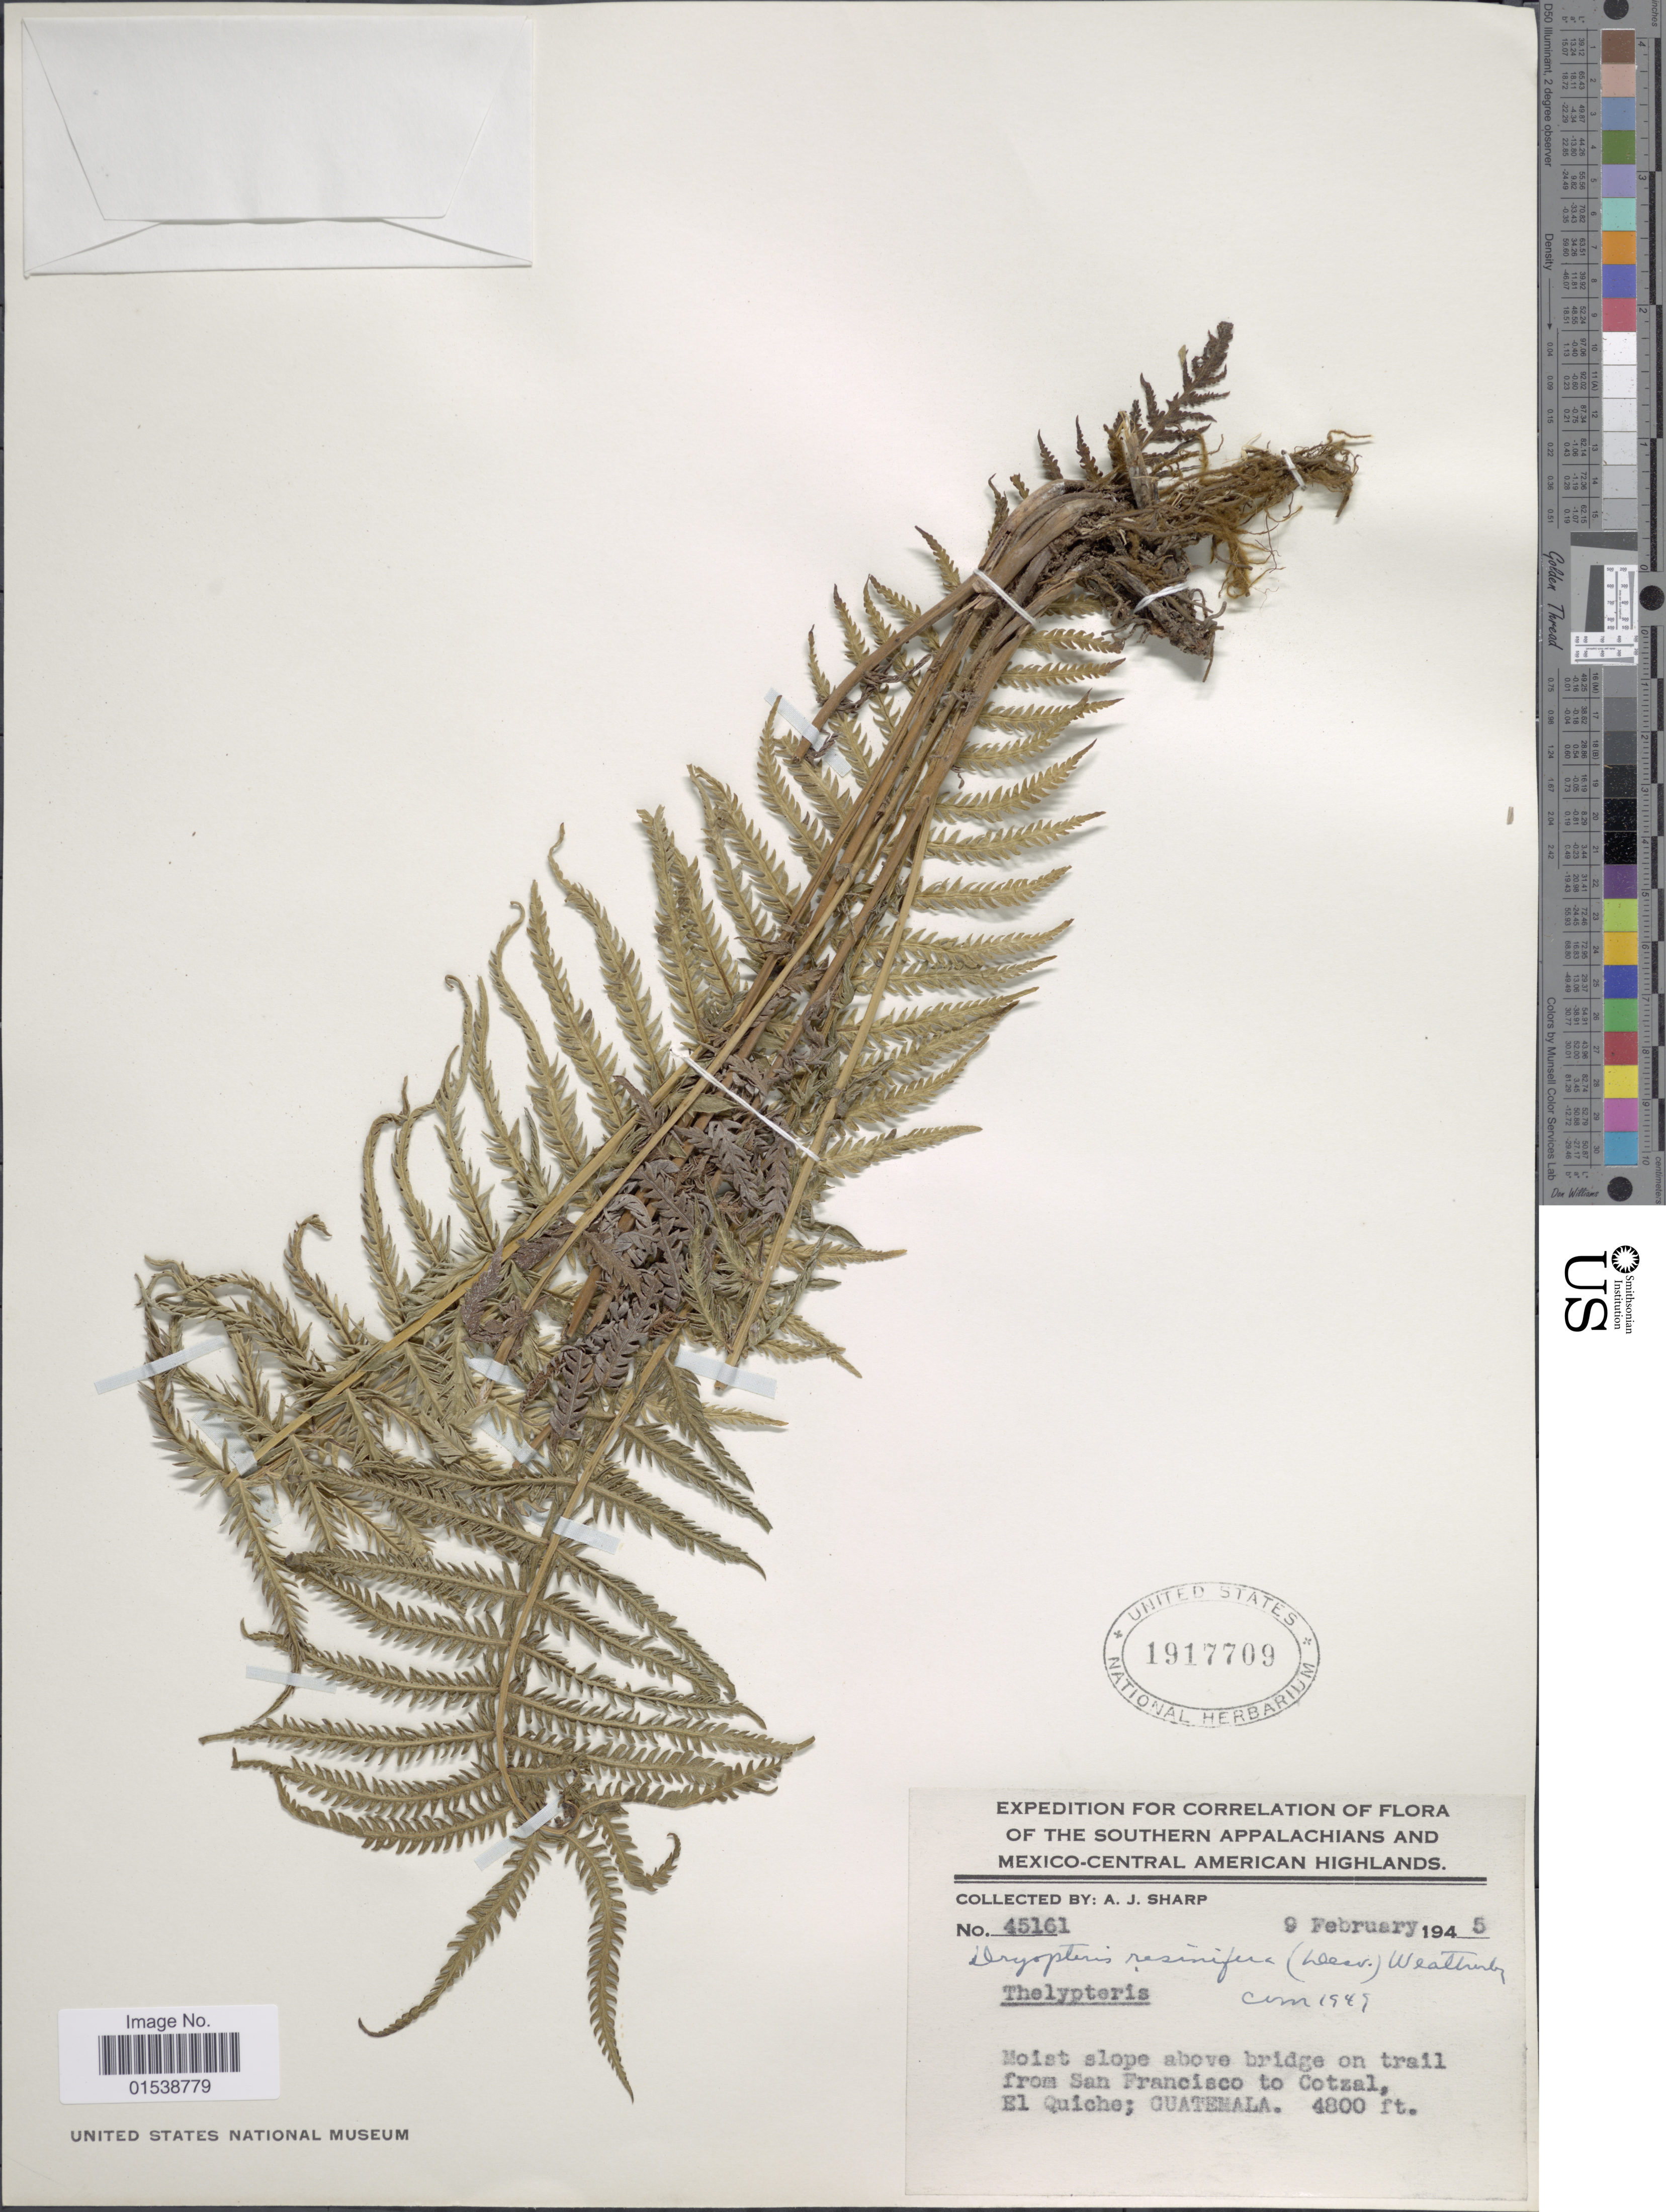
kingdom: Plantae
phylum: Tracheophyta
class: Polypodiopsida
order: Polypodiales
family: Thelypteridaceae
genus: Amauropelta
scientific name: Amauropelta resinifera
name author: (Desv.) Pic. Serm.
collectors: A. J. Sharp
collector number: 45161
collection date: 1945-02-09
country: Guatemala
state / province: El Quiché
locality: Moist slope above bridge on trail from San Francisco to Cotzal, El Quiche; Guatemala. Southern Appalachinas and Mexico-Central American Highlands.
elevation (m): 1463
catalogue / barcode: US 1917709